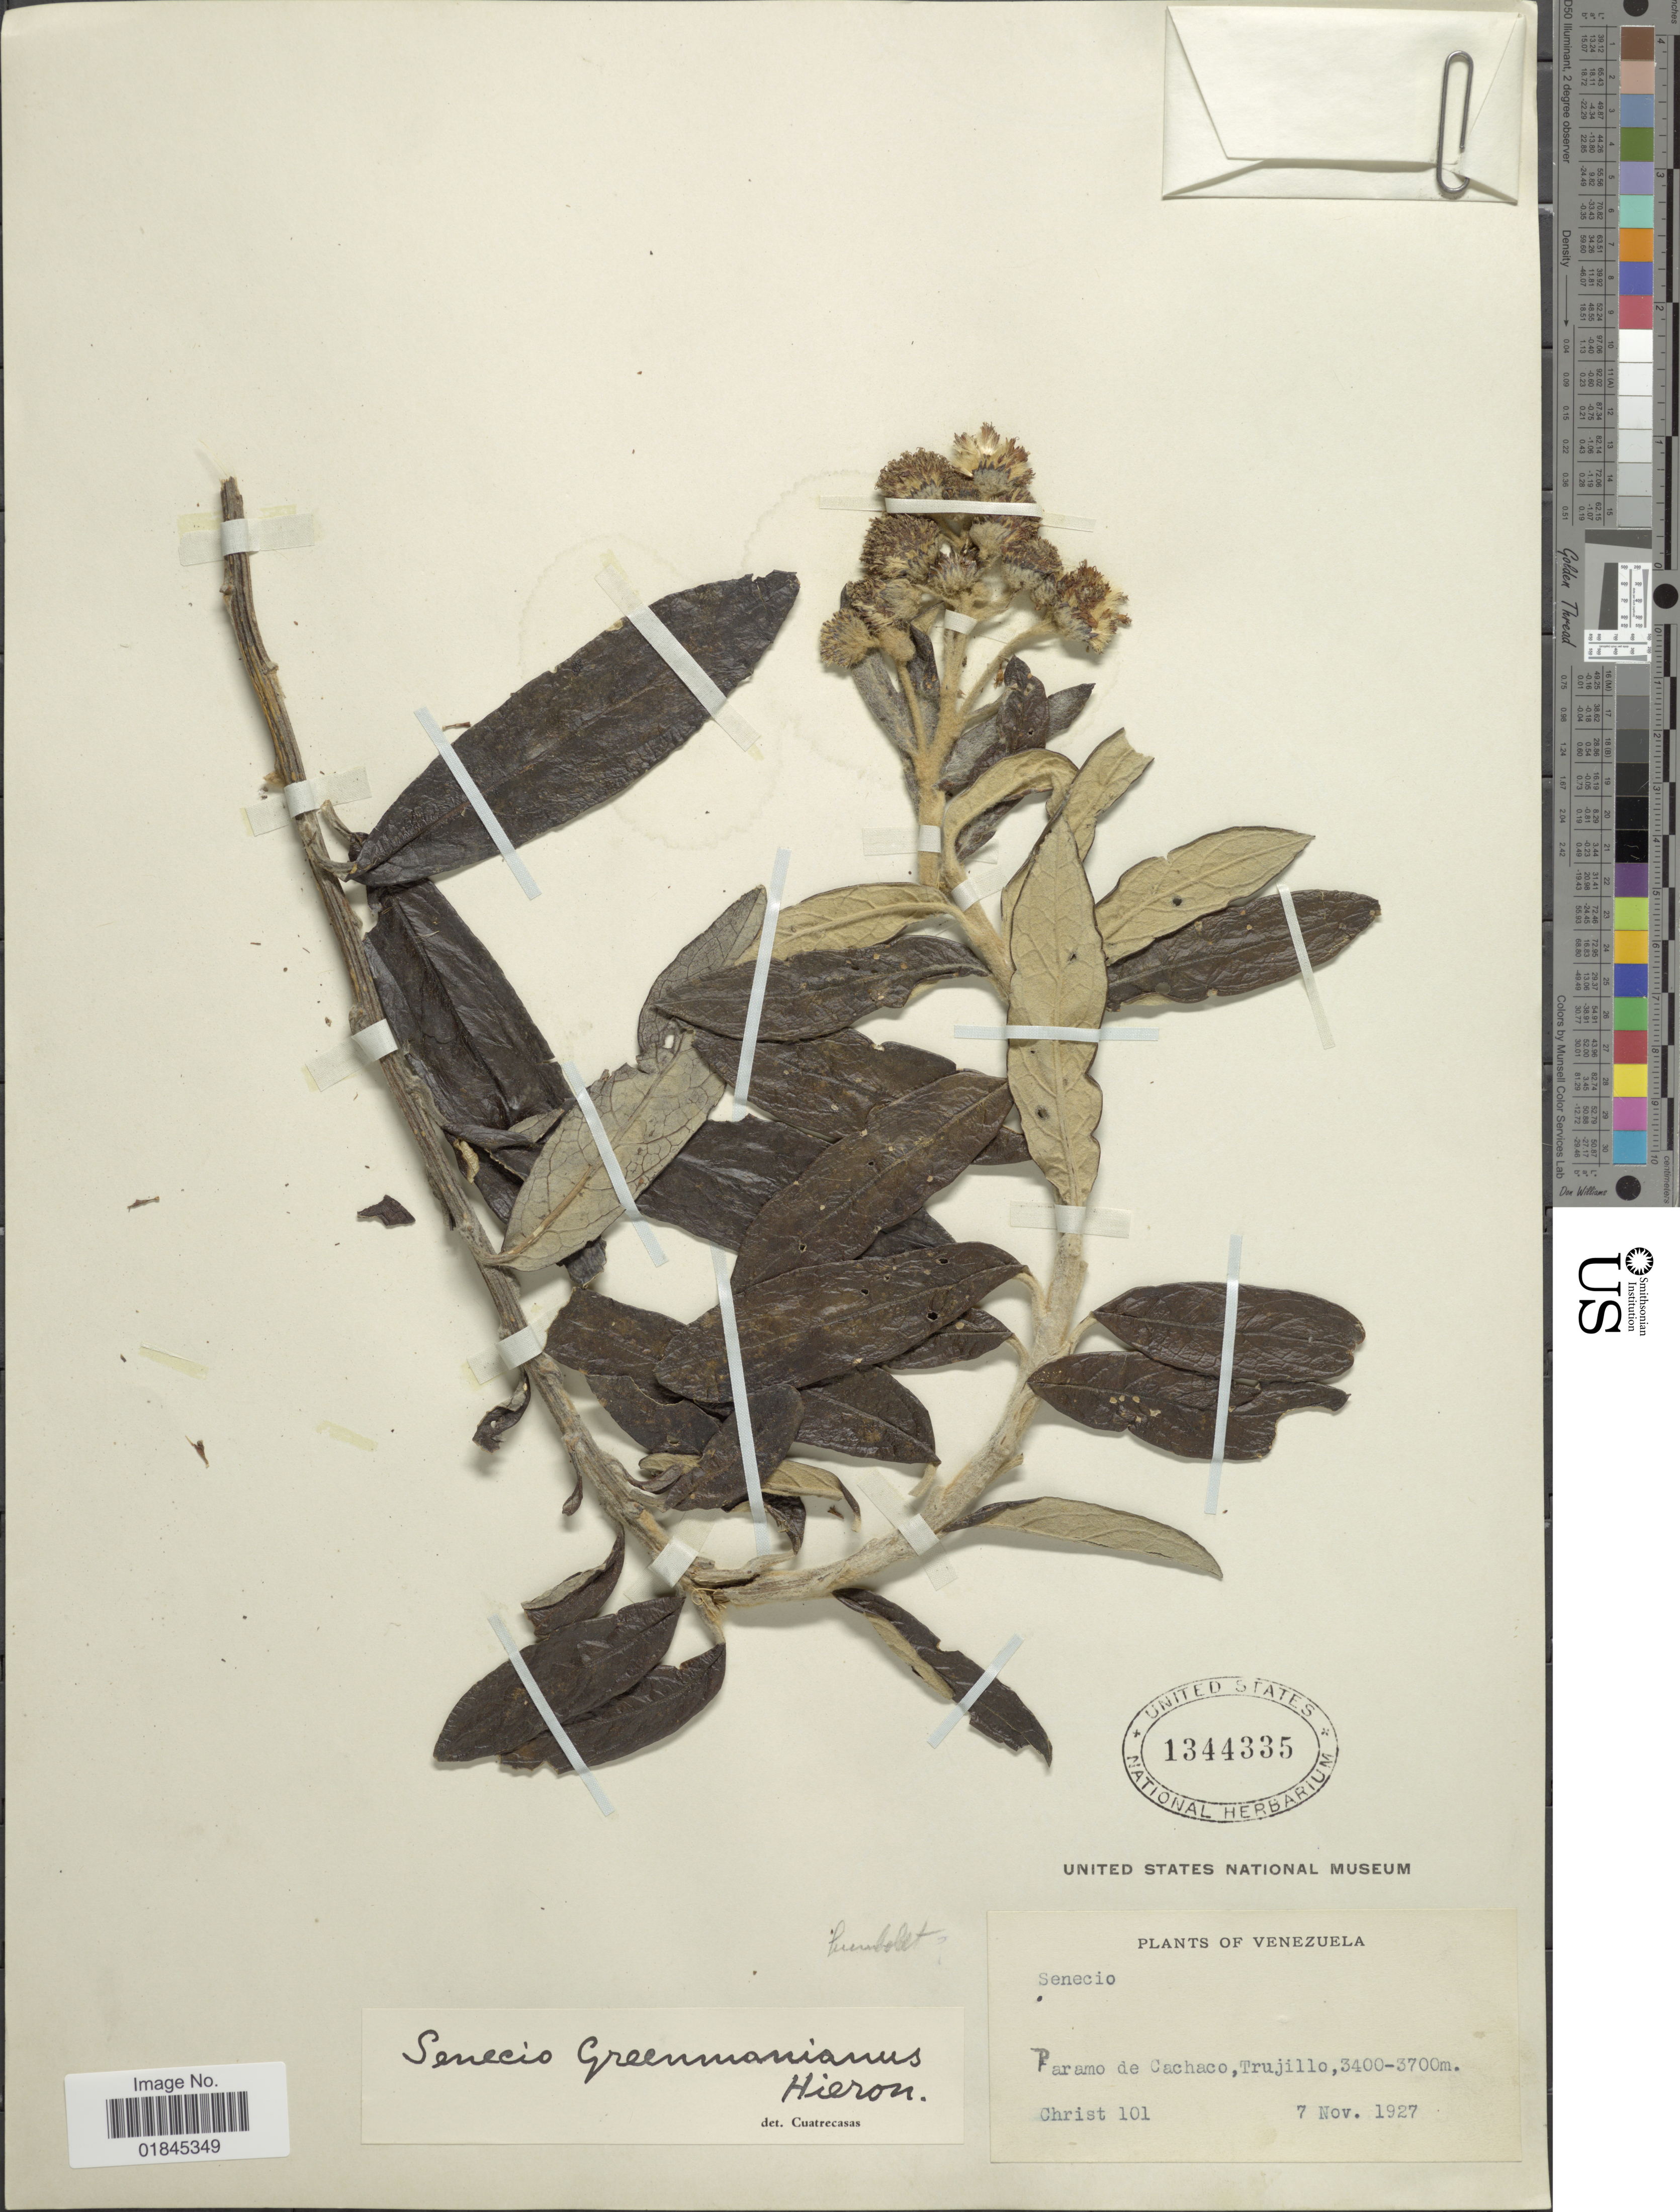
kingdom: Plantae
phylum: Tracheophyta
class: Magnoliopsida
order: Asterales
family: Asteraceae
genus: Pentacalia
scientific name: Pentacalia greenmaniana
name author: (Hieron.) Cuatrec.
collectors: Christ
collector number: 101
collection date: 1927-11-07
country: Venezuela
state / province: Trujillo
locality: Paramo de Cachaco, Trujillo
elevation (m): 3400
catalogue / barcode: US 1344335